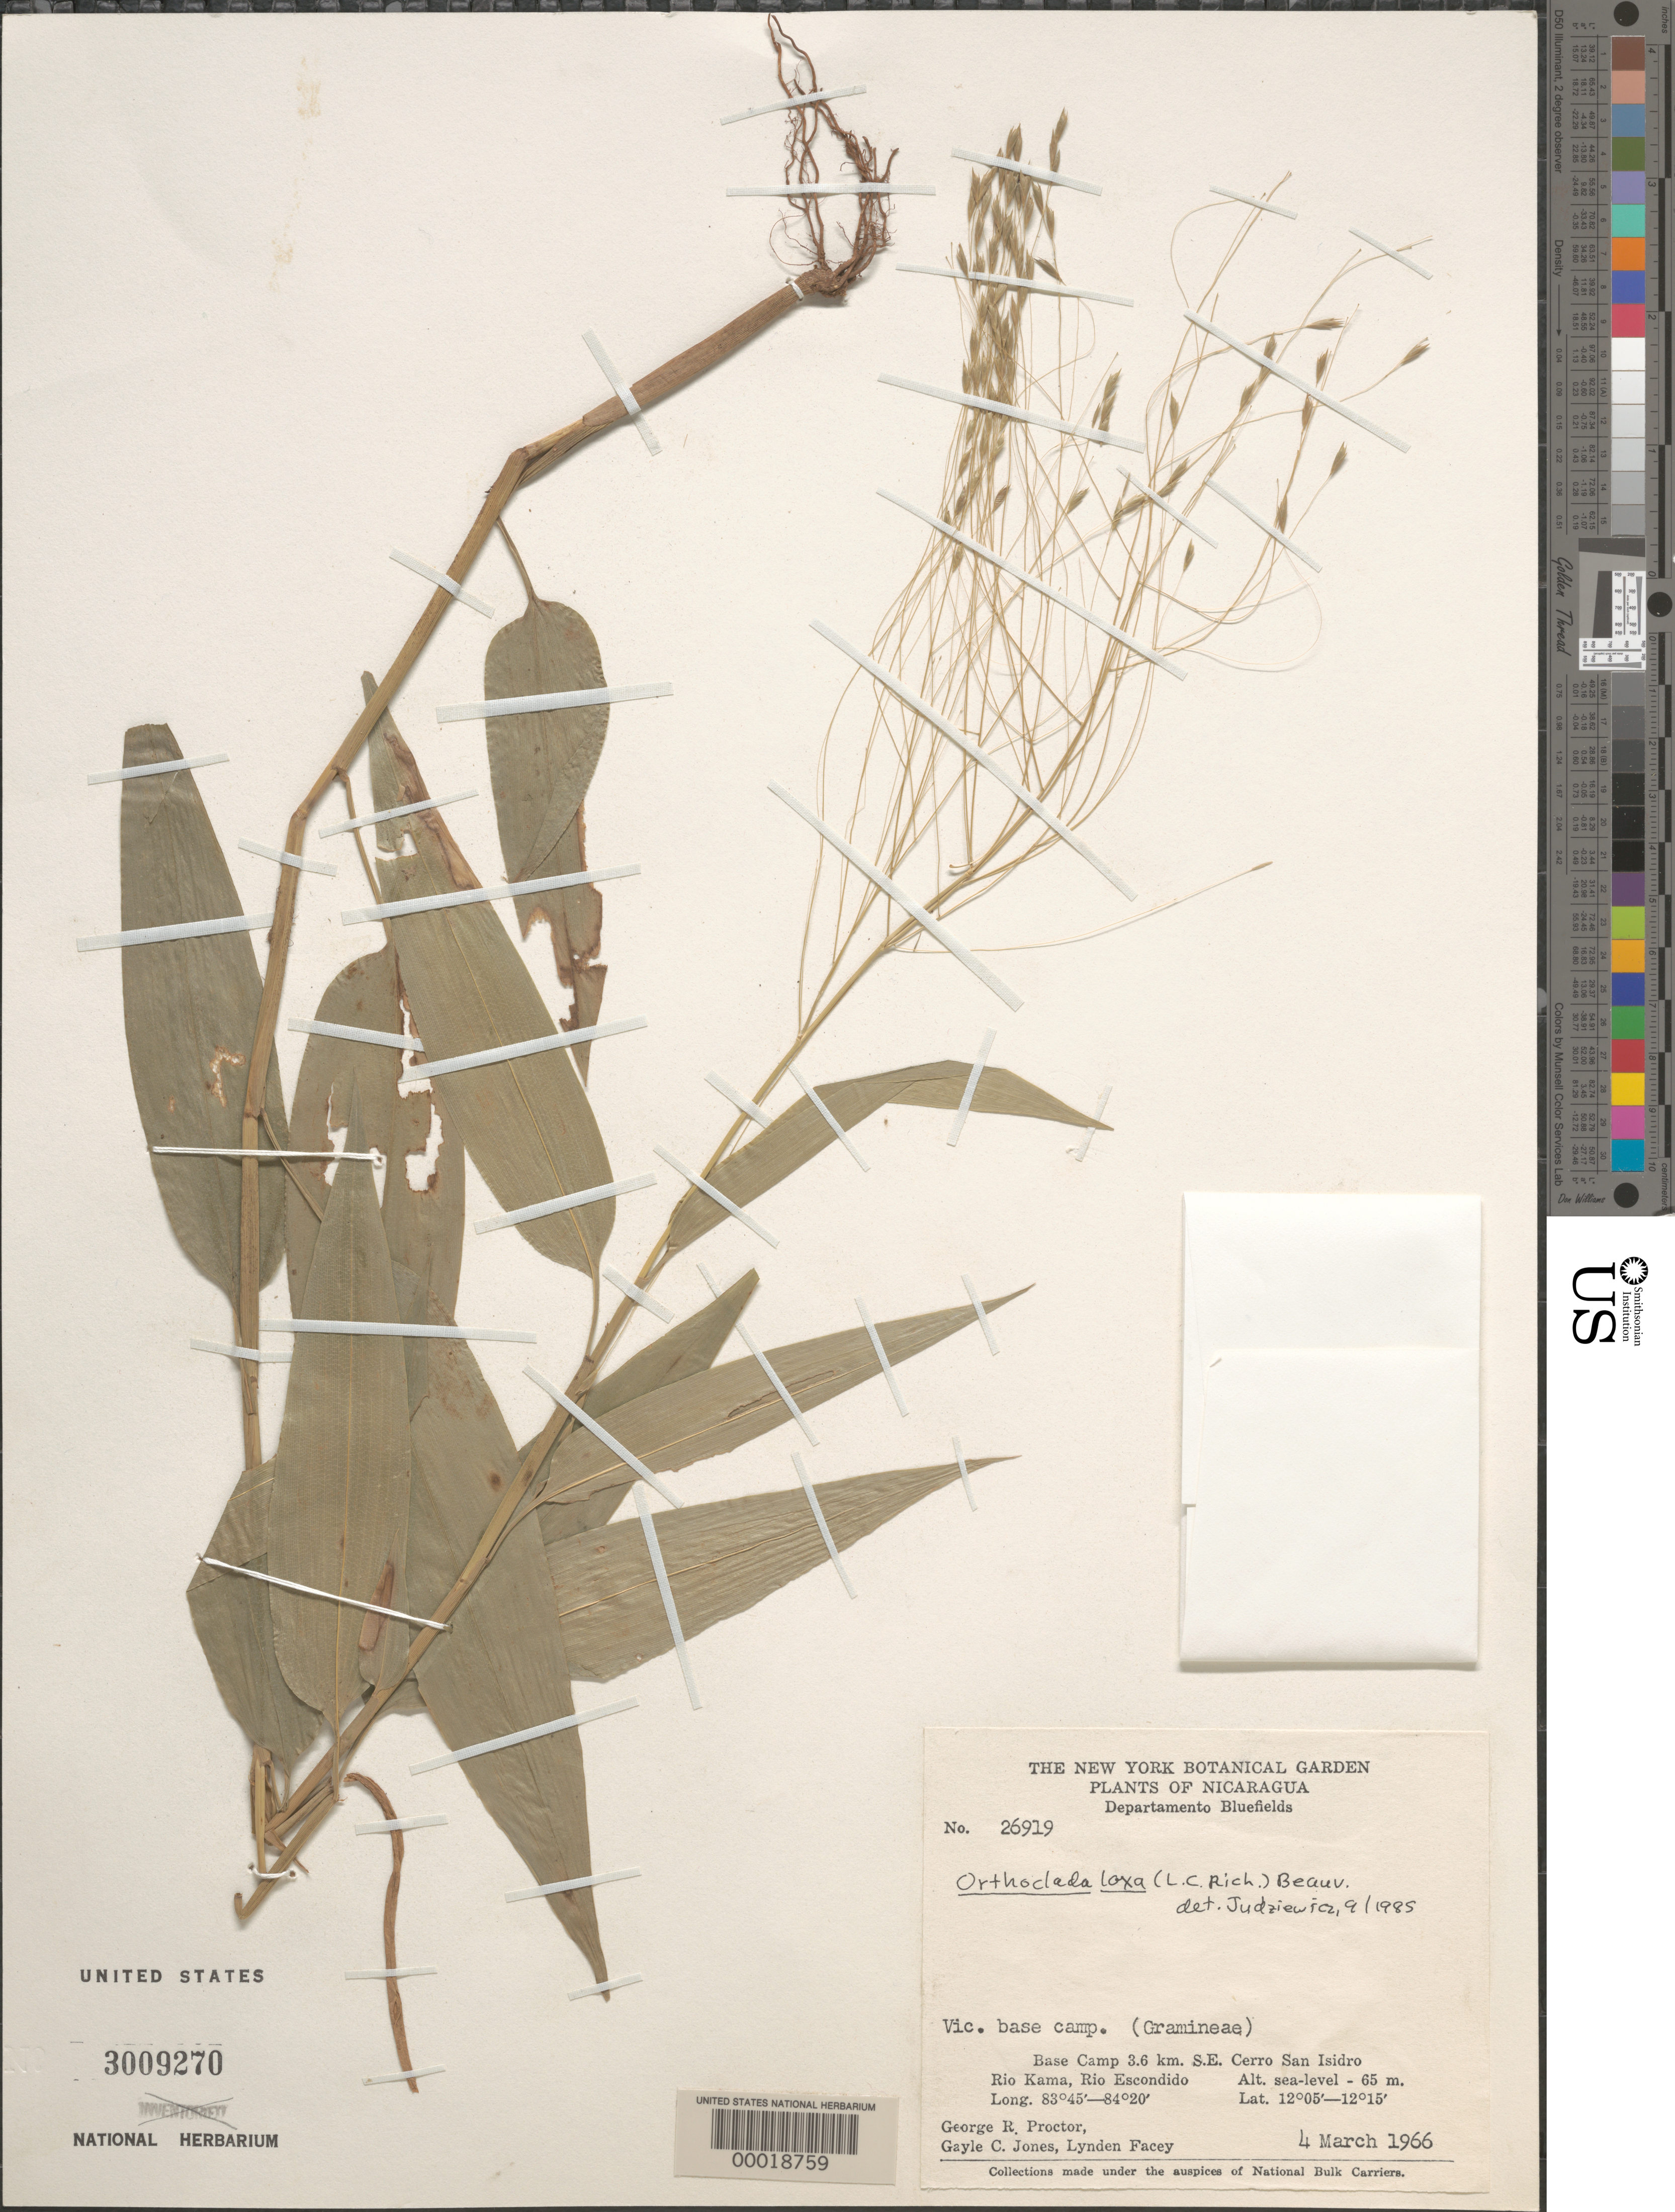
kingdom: Plantae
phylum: Tracheophyta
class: Liliopsida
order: Poales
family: Poaceae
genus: Orthoclada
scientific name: Orthoclada laxa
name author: P. Beauv.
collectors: G. R. Proctor, G. C. Jones & L. Facey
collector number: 26919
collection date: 1966-03-04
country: Nicaragua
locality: Departamento Bluefields. Vic. base camp. Base Camp 3.6 km. S.E. Cerro San Isidro. Rio Kama, Rio Escondido.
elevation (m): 0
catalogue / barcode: US 3009270